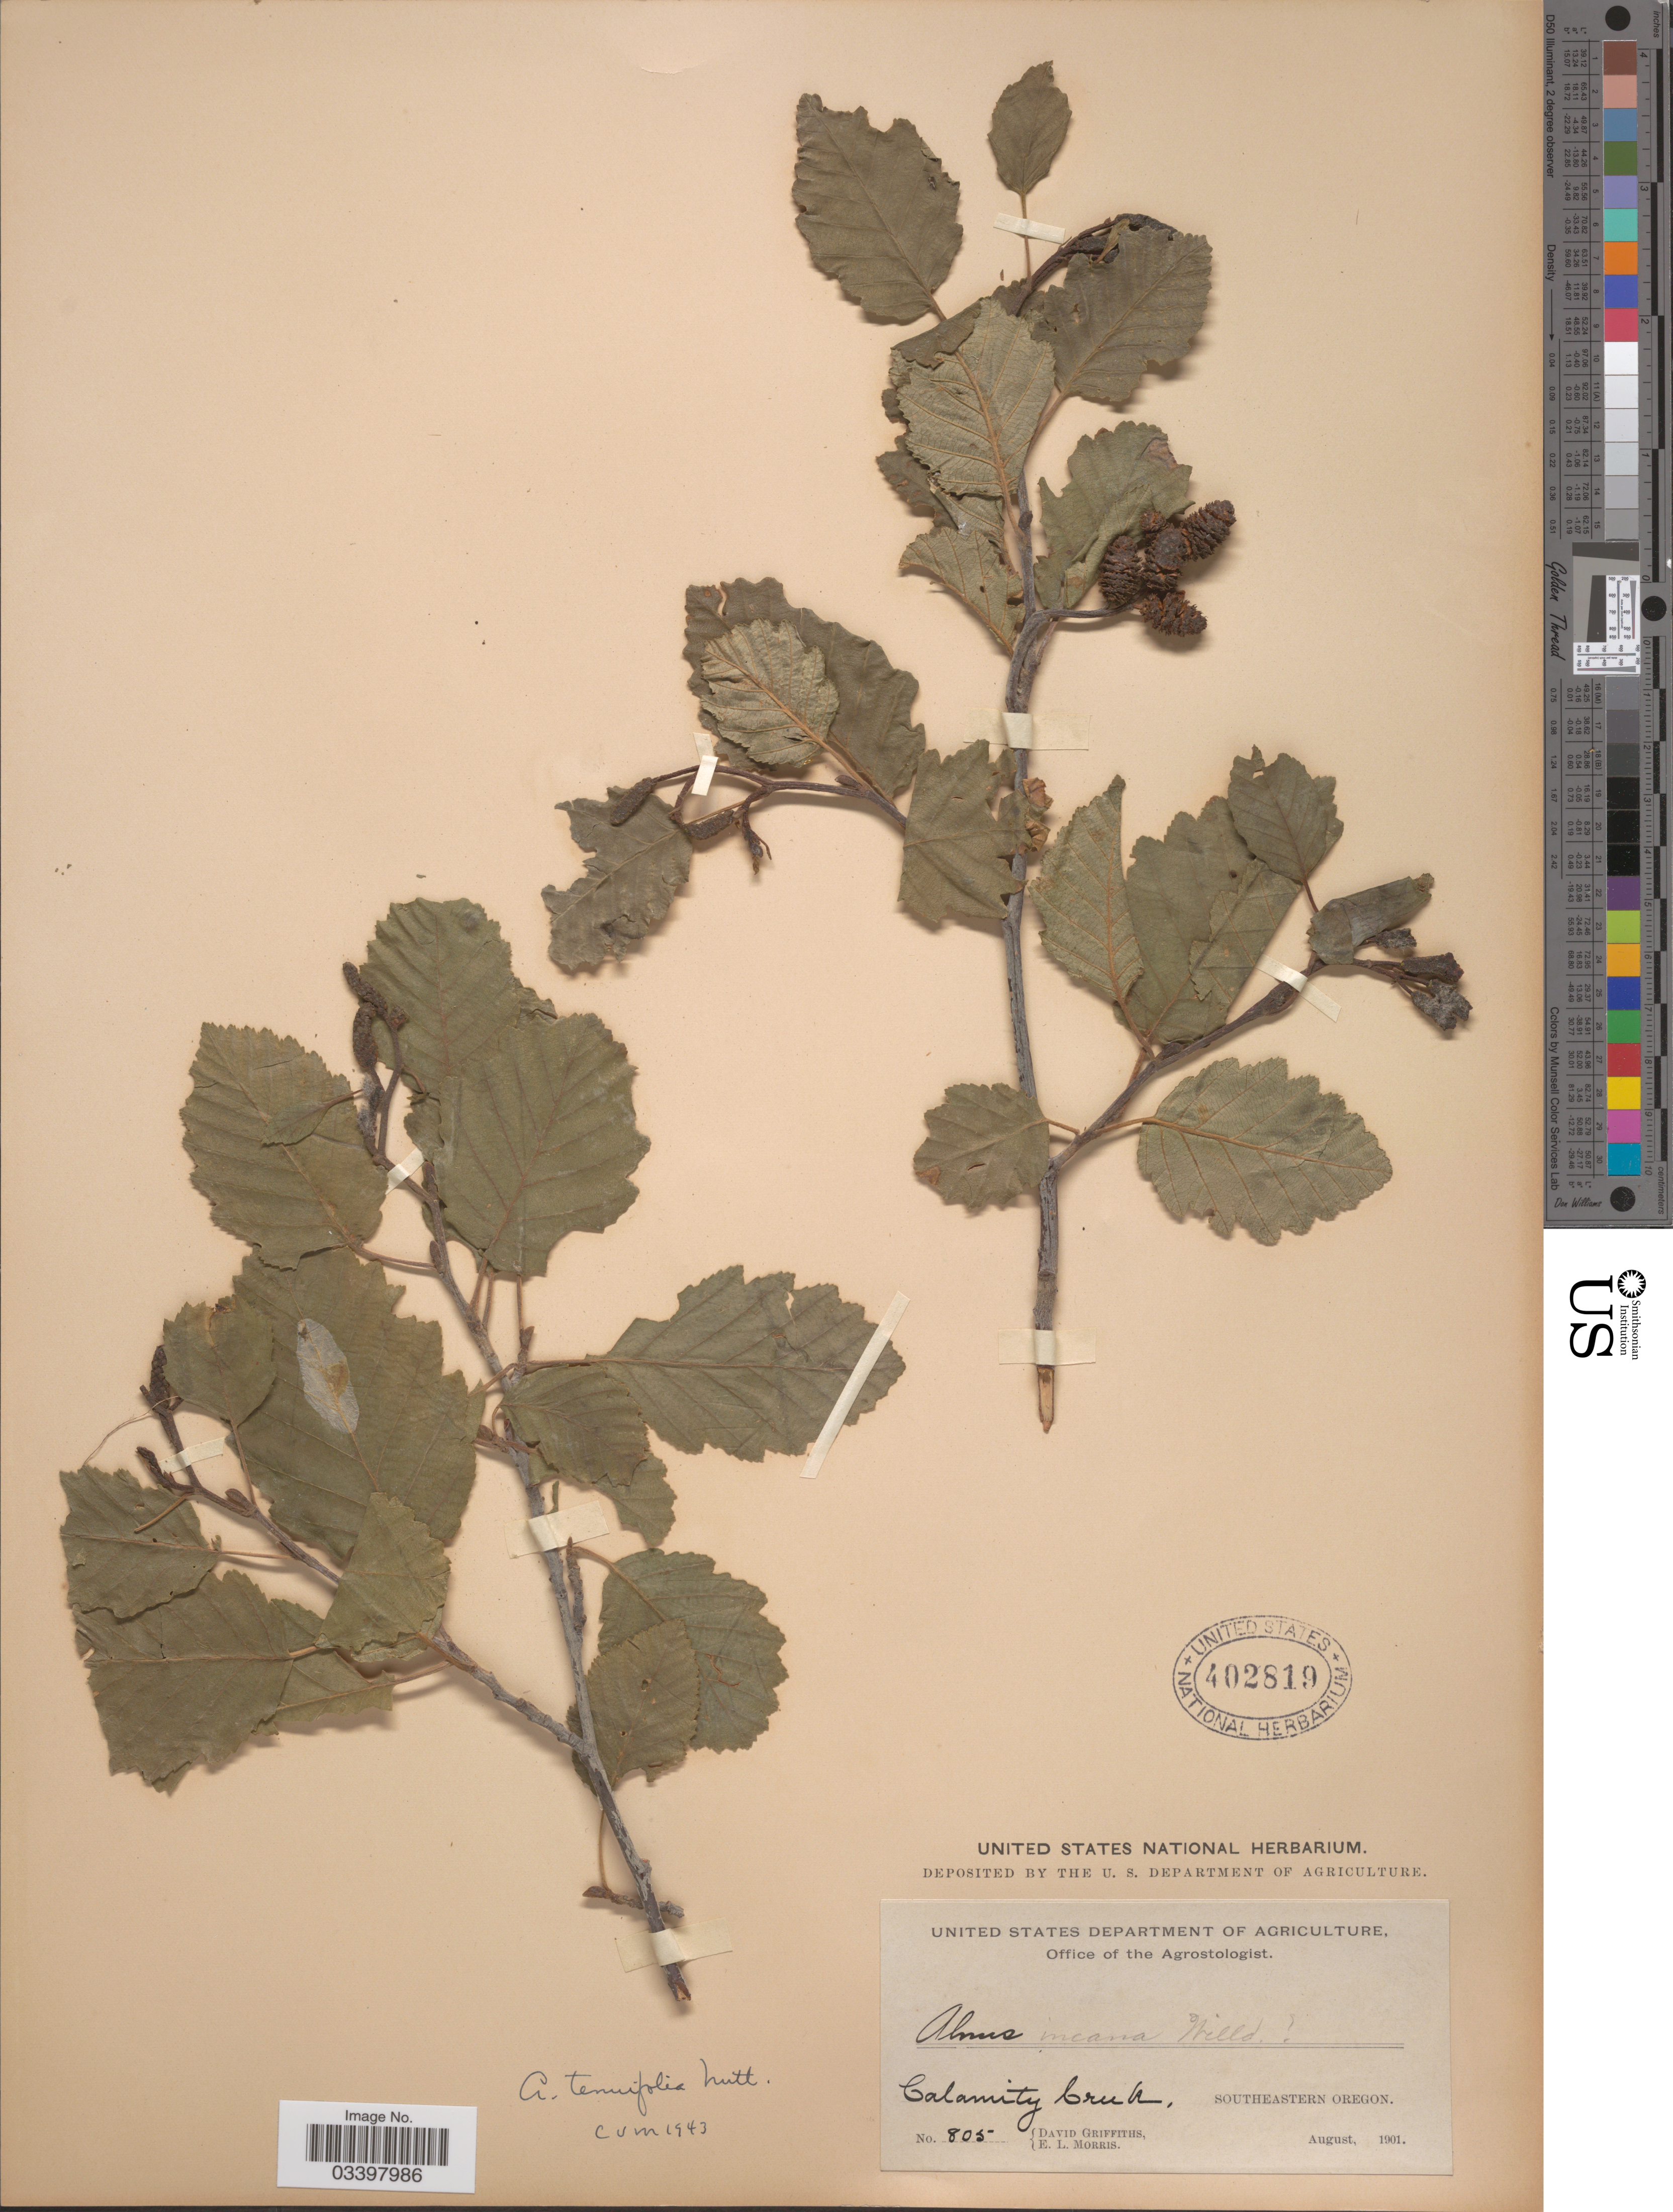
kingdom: Plantae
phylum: Tracheophyta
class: Magnoliopsida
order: Fagales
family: Betulaceae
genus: Alnus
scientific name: Alnus incana subsp. tenuifolia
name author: (Nutt.) Breitung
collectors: D. Griffiths & E. Morris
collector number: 805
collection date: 1901-08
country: United States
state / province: Oregon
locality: Calamity Creek, Southeastern Oregon.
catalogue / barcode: US 402819